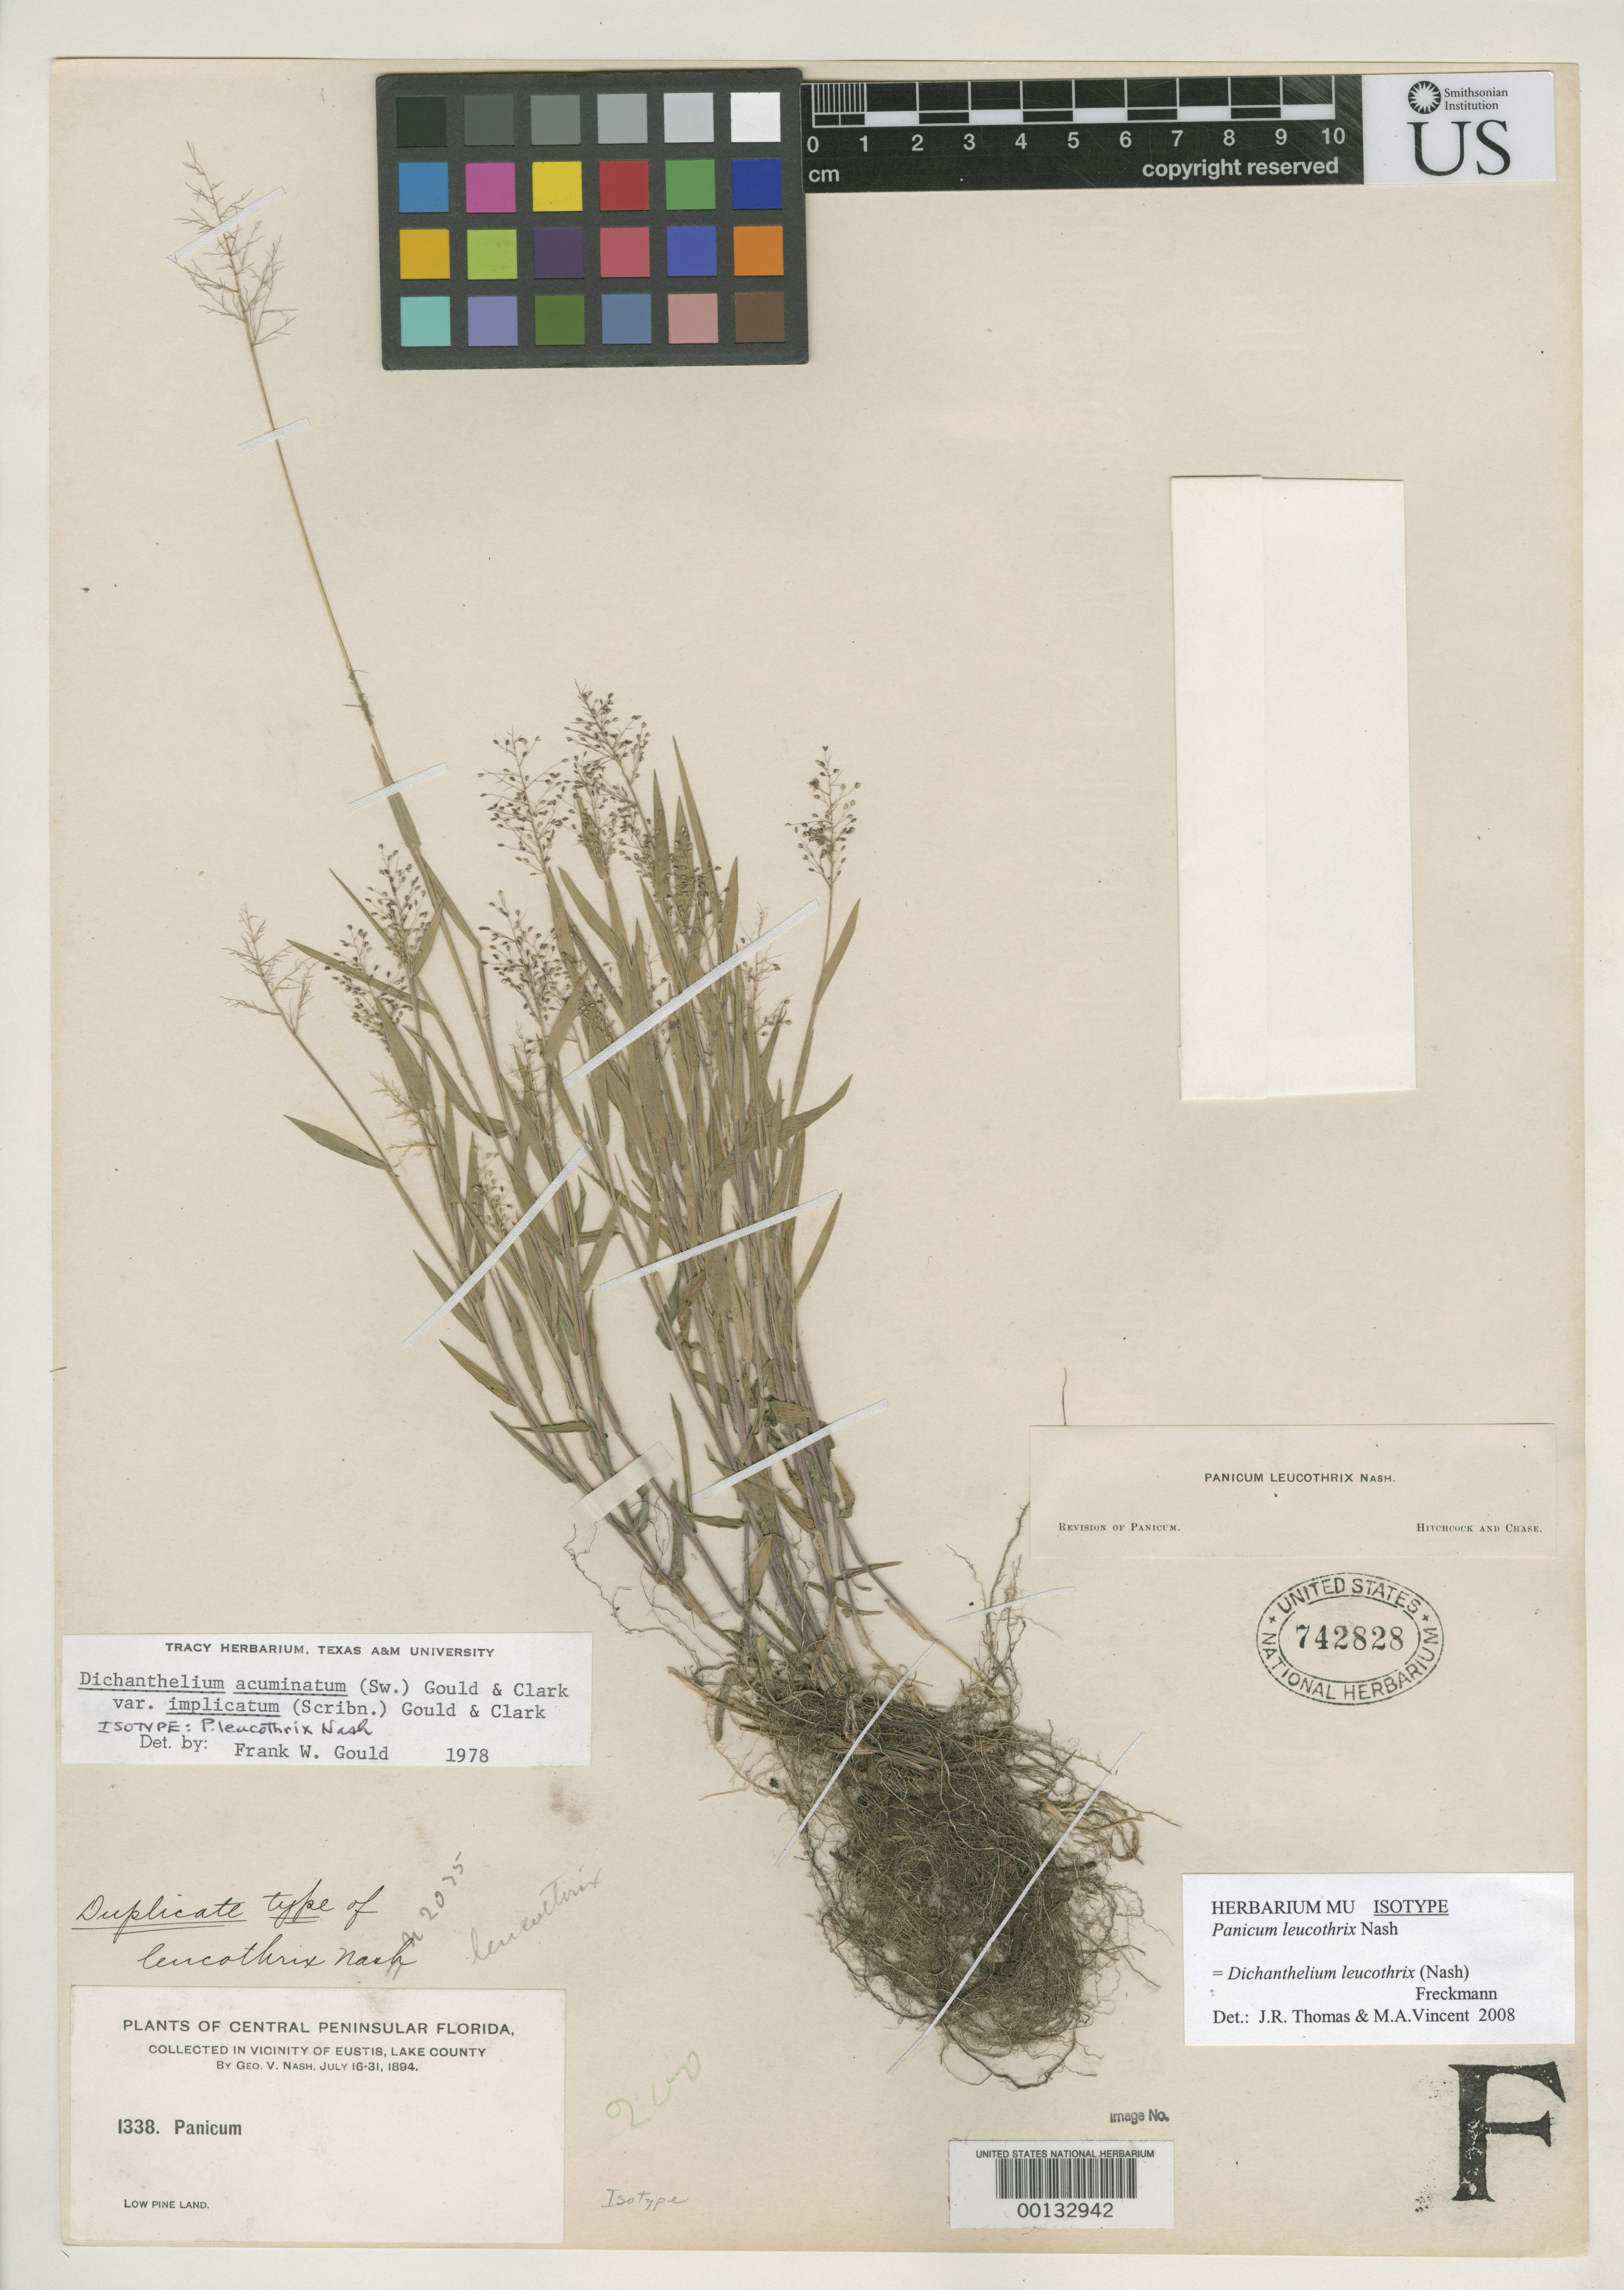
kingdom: Plantae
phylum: Tracheophyta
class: Liliopsida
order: Poales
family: Poaceae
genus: Panicum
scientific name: Panicum leucothrix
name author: Nash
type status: Isotype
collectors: G. V. Nash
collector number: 1338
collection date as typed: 16 Jul 1894 to 31 Jul 1894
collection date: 1894-07-16/1894-07-31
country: United States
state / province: Florida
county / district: Lake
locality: Near Eustis.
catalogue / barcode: US 742828